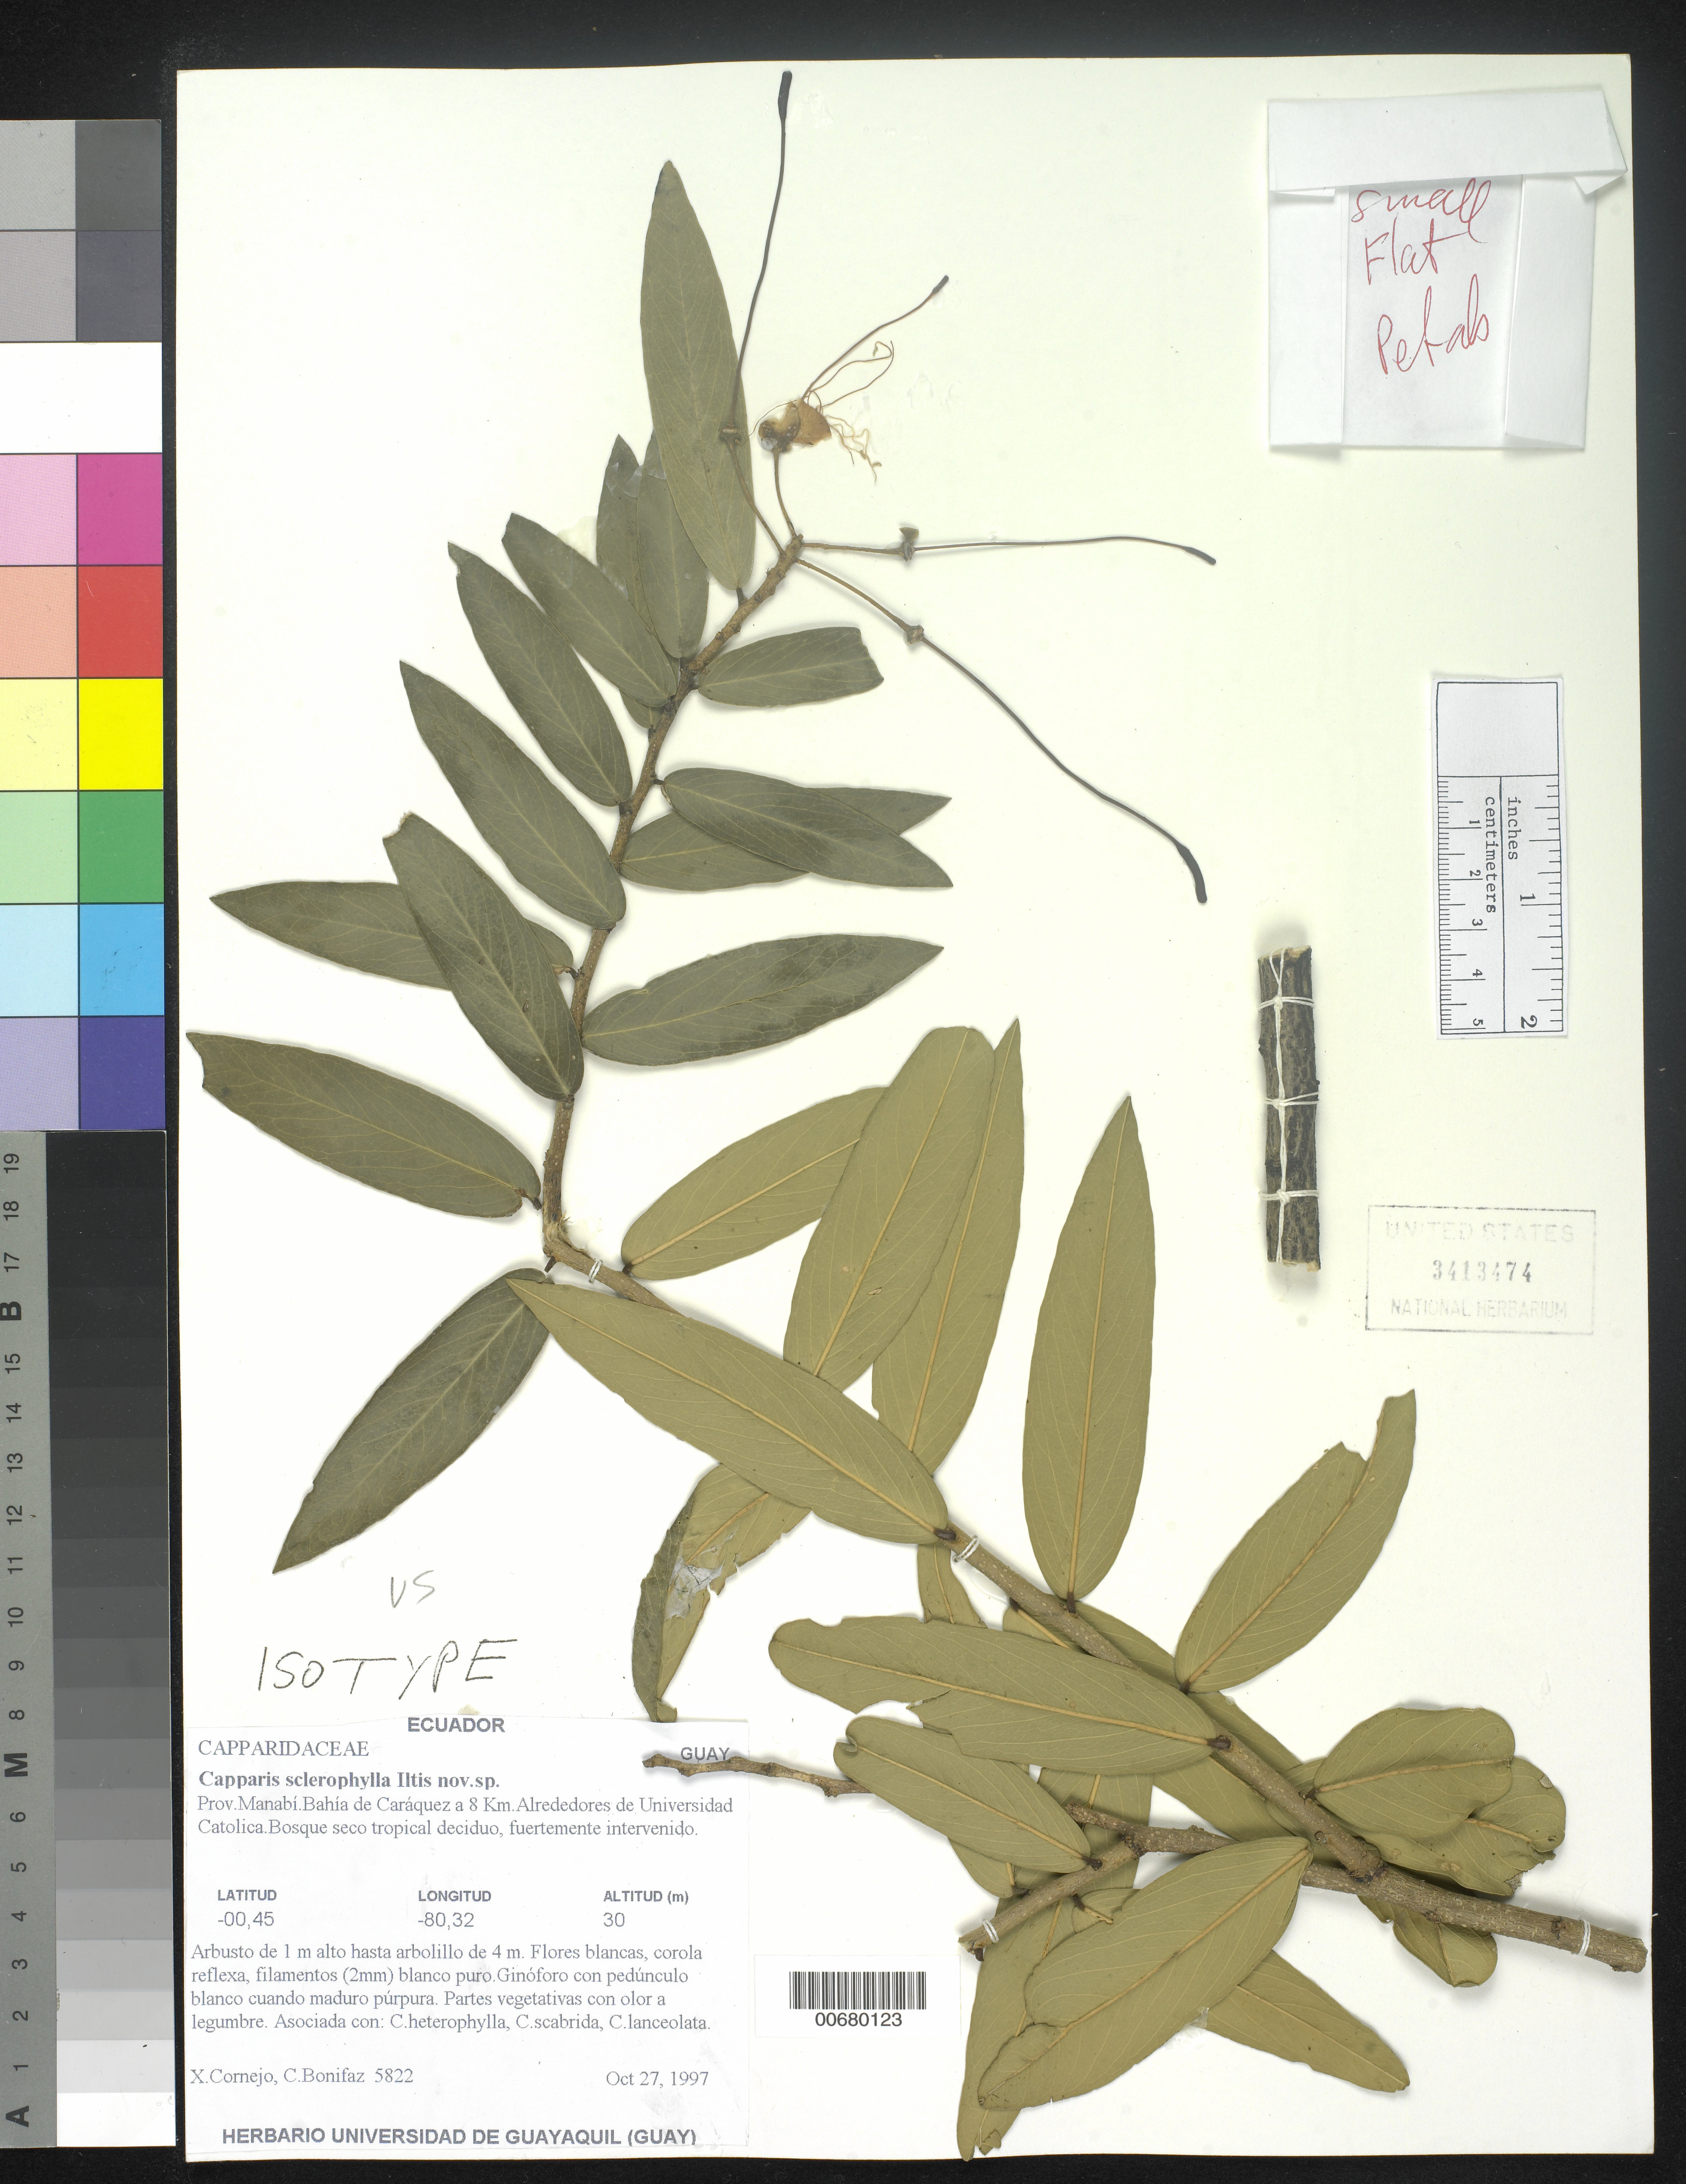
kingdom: Plantae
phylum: Tracheophyta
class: Magnoliopsida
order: Brassicales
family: Capparaceae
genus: Capparis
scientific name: Capparis sclerophylla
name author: Iltis & Cornejo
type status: Isotype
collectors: X. F. Cornejo & C. Bonifaz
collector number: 5822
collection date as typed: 27 Oct 1997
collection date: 1997-10-27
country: Ecuador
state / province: Manabí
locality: Prov. Manabí. Bahía de Caróquez a 8 km Alrededores de Universidad Catolica.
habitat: Bosque seco tropical deciduo, fuertemente intervenido.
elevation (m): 30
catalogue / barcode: US 3413474